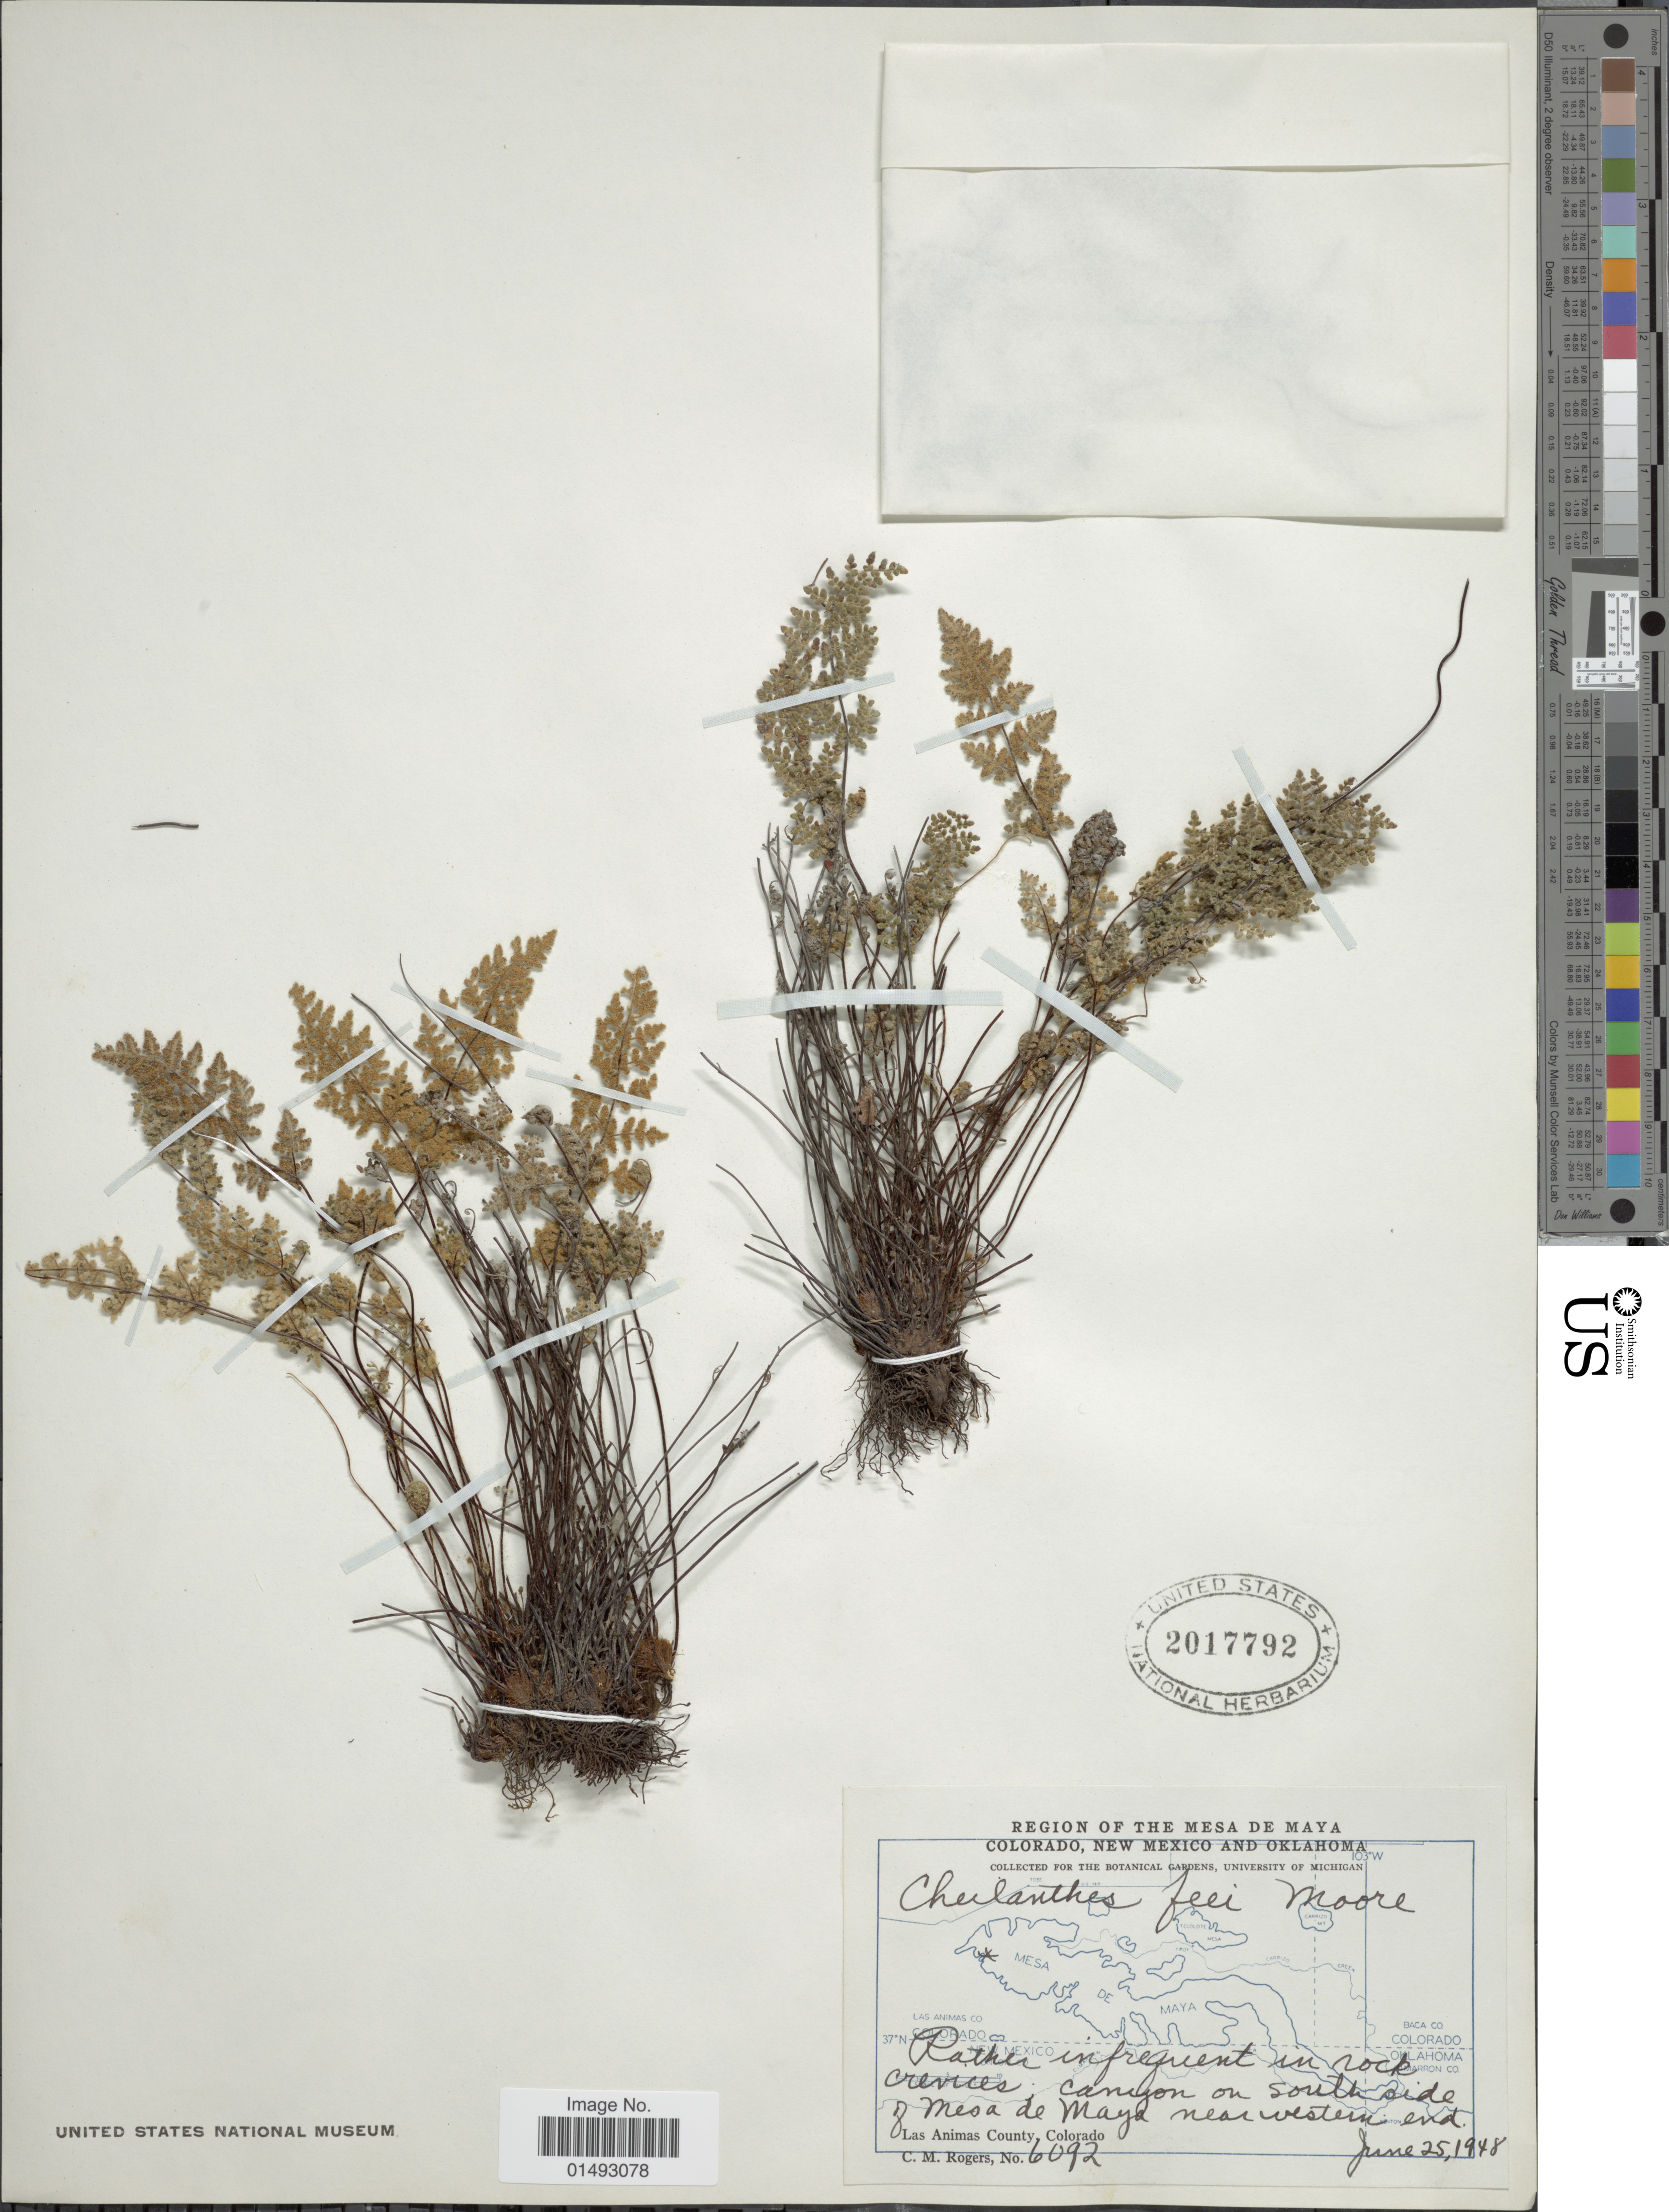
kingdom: Plantae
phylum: Tracheophyta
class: Polypodiopsida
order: Polypodiales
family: Pteridaceae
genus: Myriopteris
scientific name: Myriopteris gracilis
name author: Fée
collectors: C. M. Rogers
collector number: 6092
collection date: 1948-06-25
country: United States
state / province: Colorado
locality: Region of the Mesa de Maya, rather infrequent in rock crevices, canyon on south side of Mesa de maya near Western end, Las Animas County, Colorado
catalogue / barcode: US 2017792